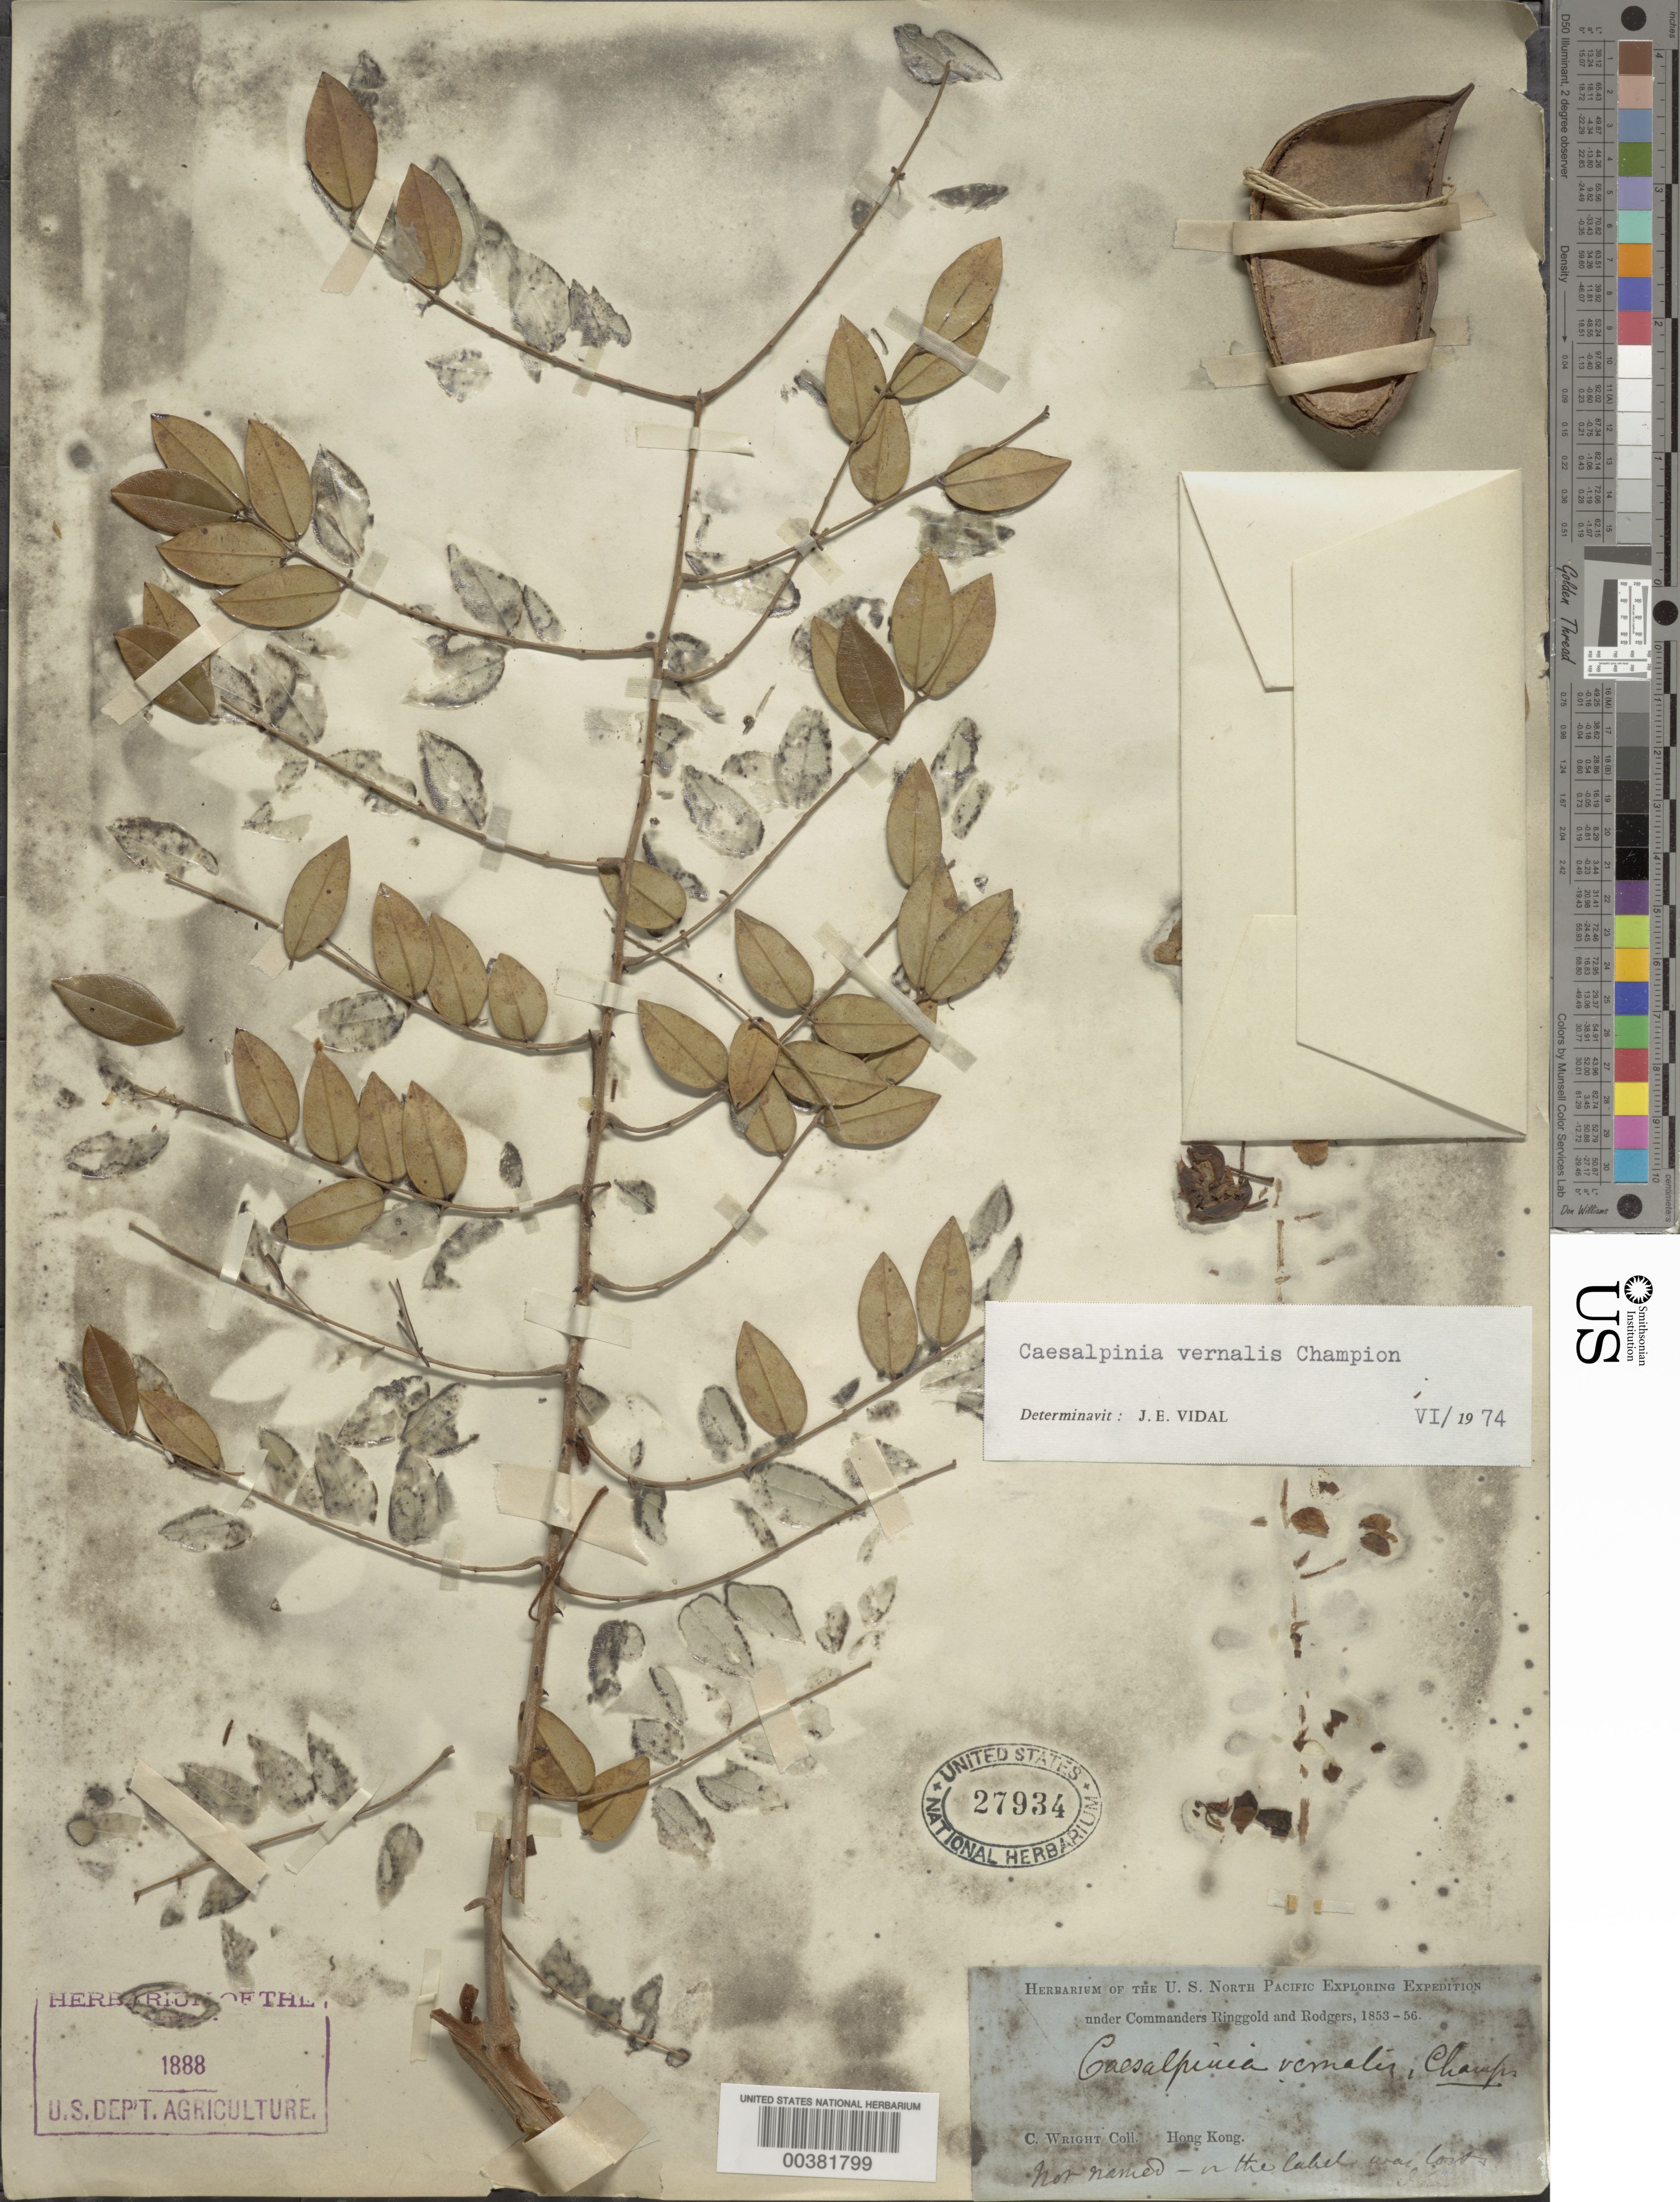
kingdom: Plantae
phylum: Tracheophyta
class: Magnoliopsida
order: Fabales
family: Fabaceae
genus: Ticanto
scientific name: Ticanto vernalis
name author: (Champion ex Benth.) R. Clark & Gagnon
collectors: C. Wright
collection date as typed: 1853 to -- -- 1856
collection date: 1853/1856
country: China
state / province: Hong Kong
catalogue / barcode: US 27934